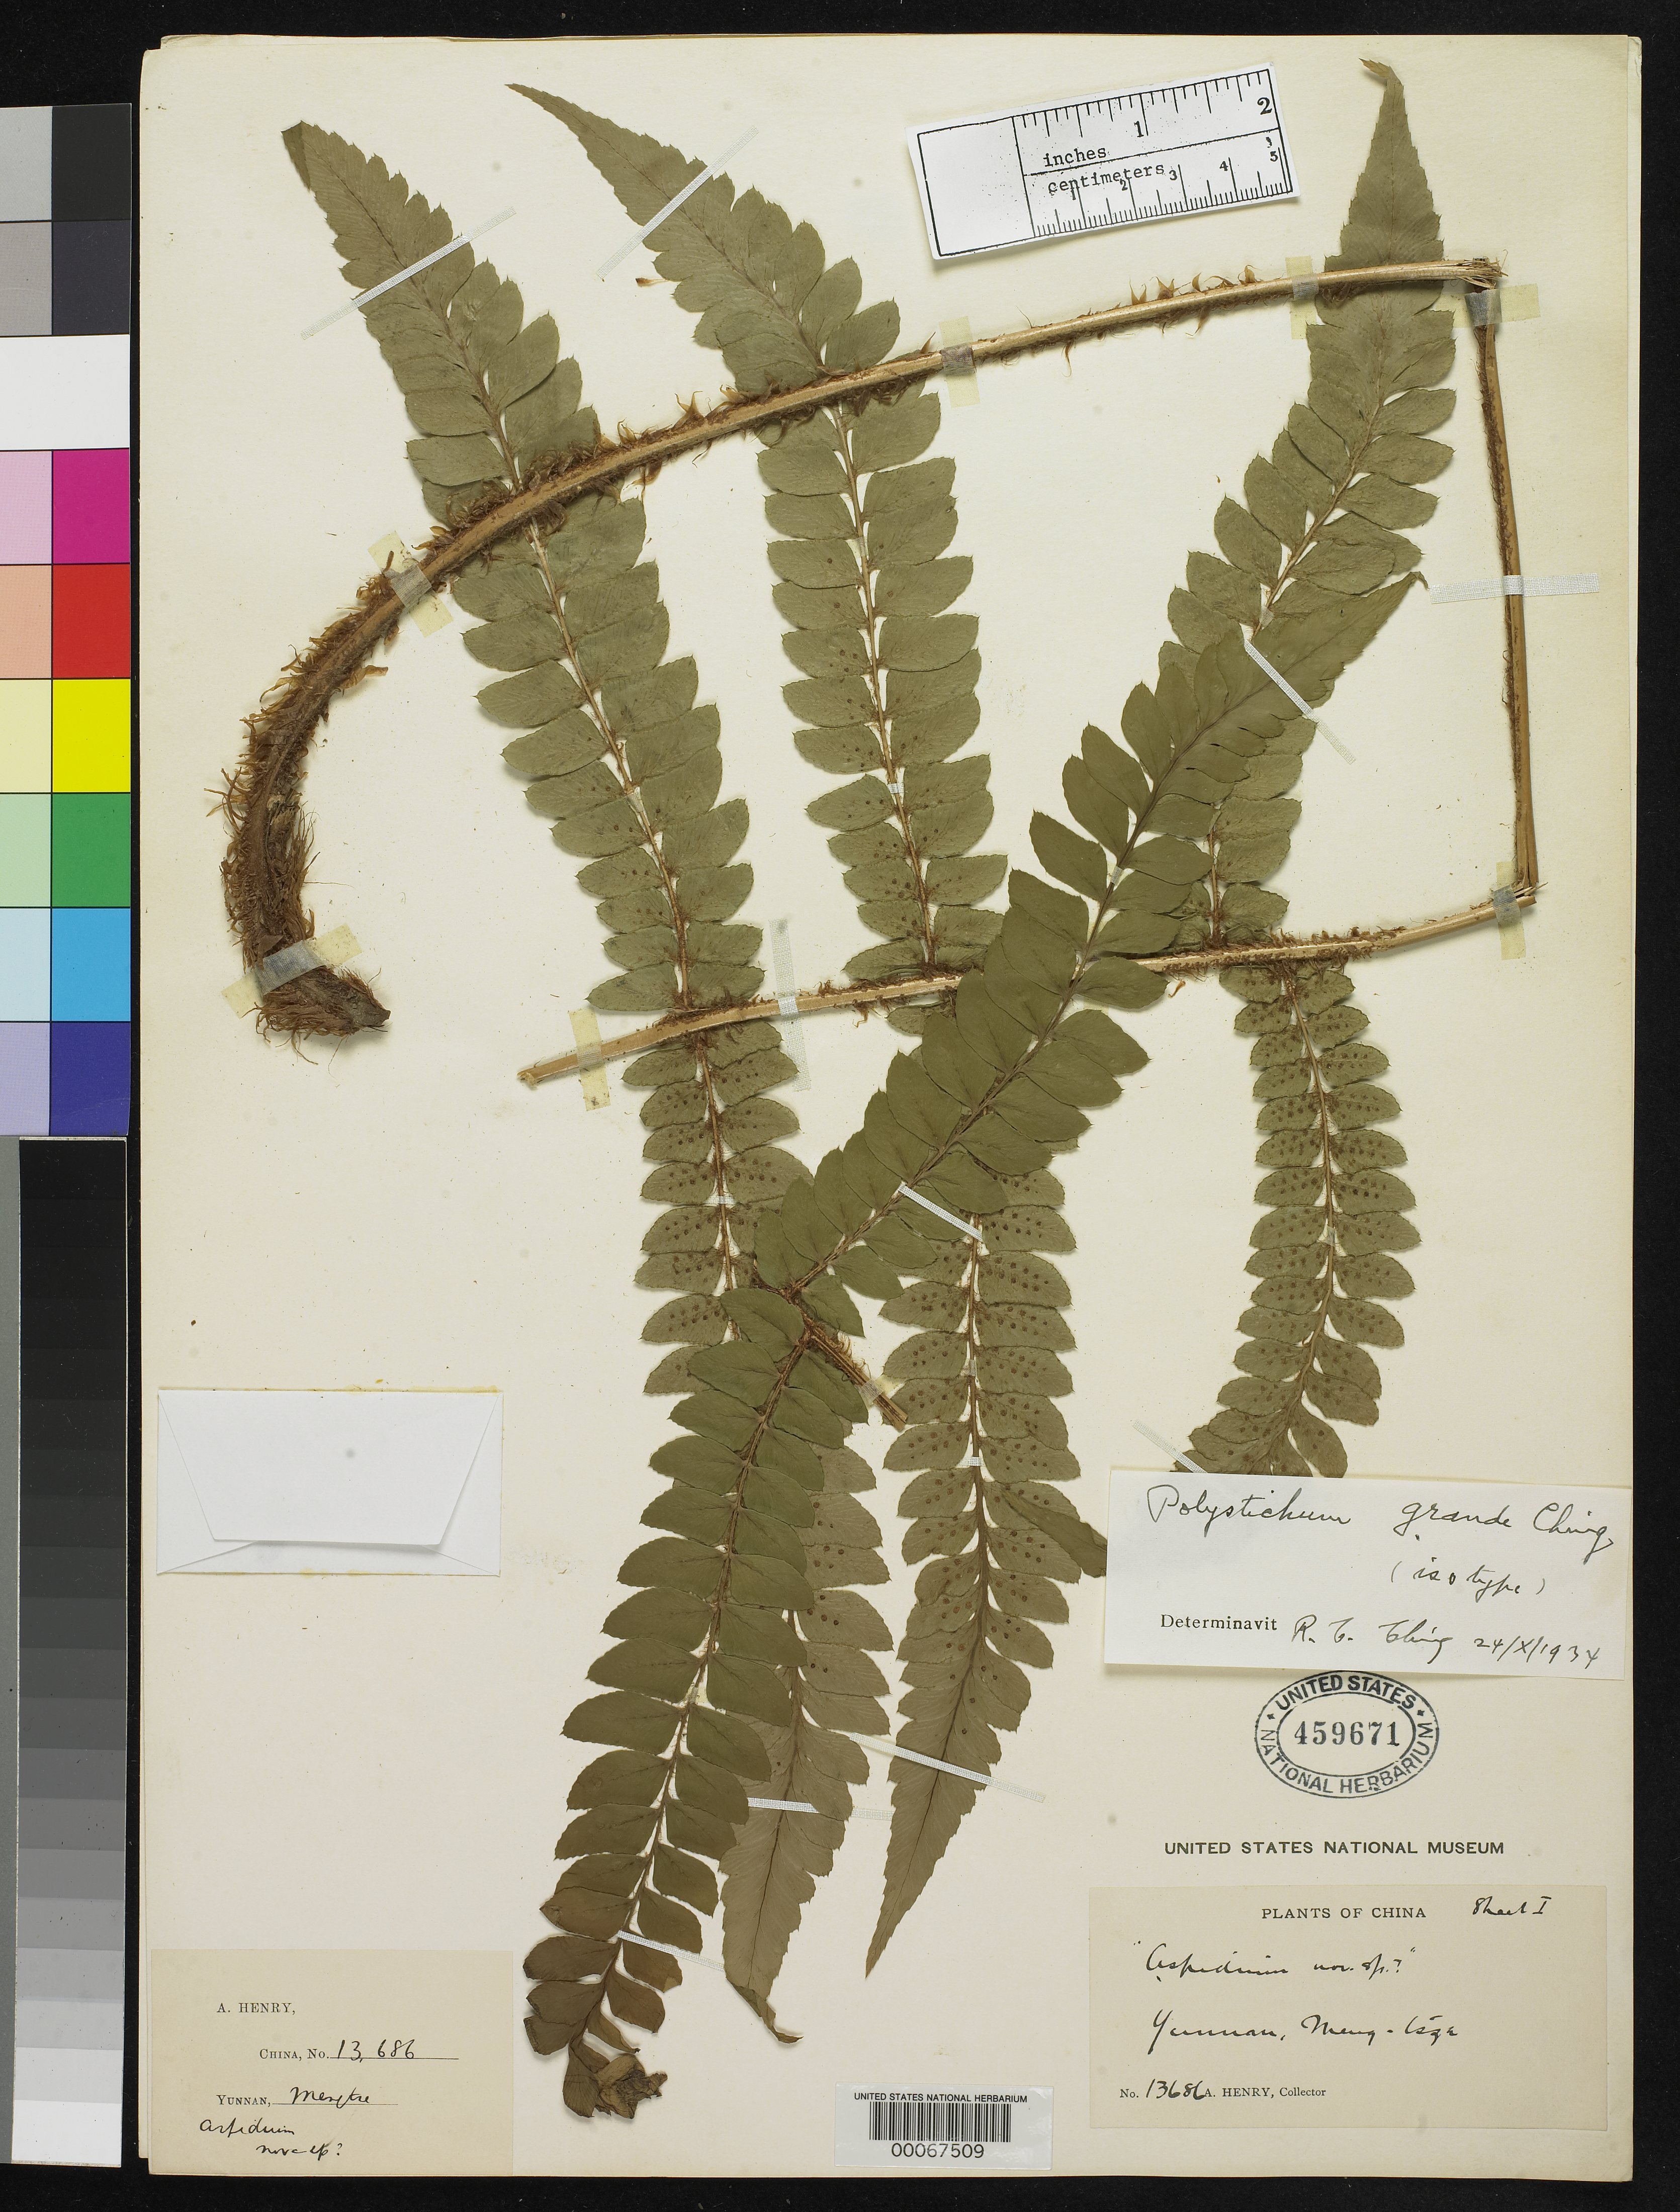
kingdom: Plantae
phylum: Tracheophyta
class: Polypodiopsida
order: Polypodiales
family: Dryopteridaceae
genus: Polystichum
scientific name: Polystichum grande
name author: Ching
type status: Type Collection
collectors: A. Henry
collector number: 13686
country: China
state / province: Yunnan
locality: Mengtze [Meng-tsze]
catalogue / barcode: US 459671